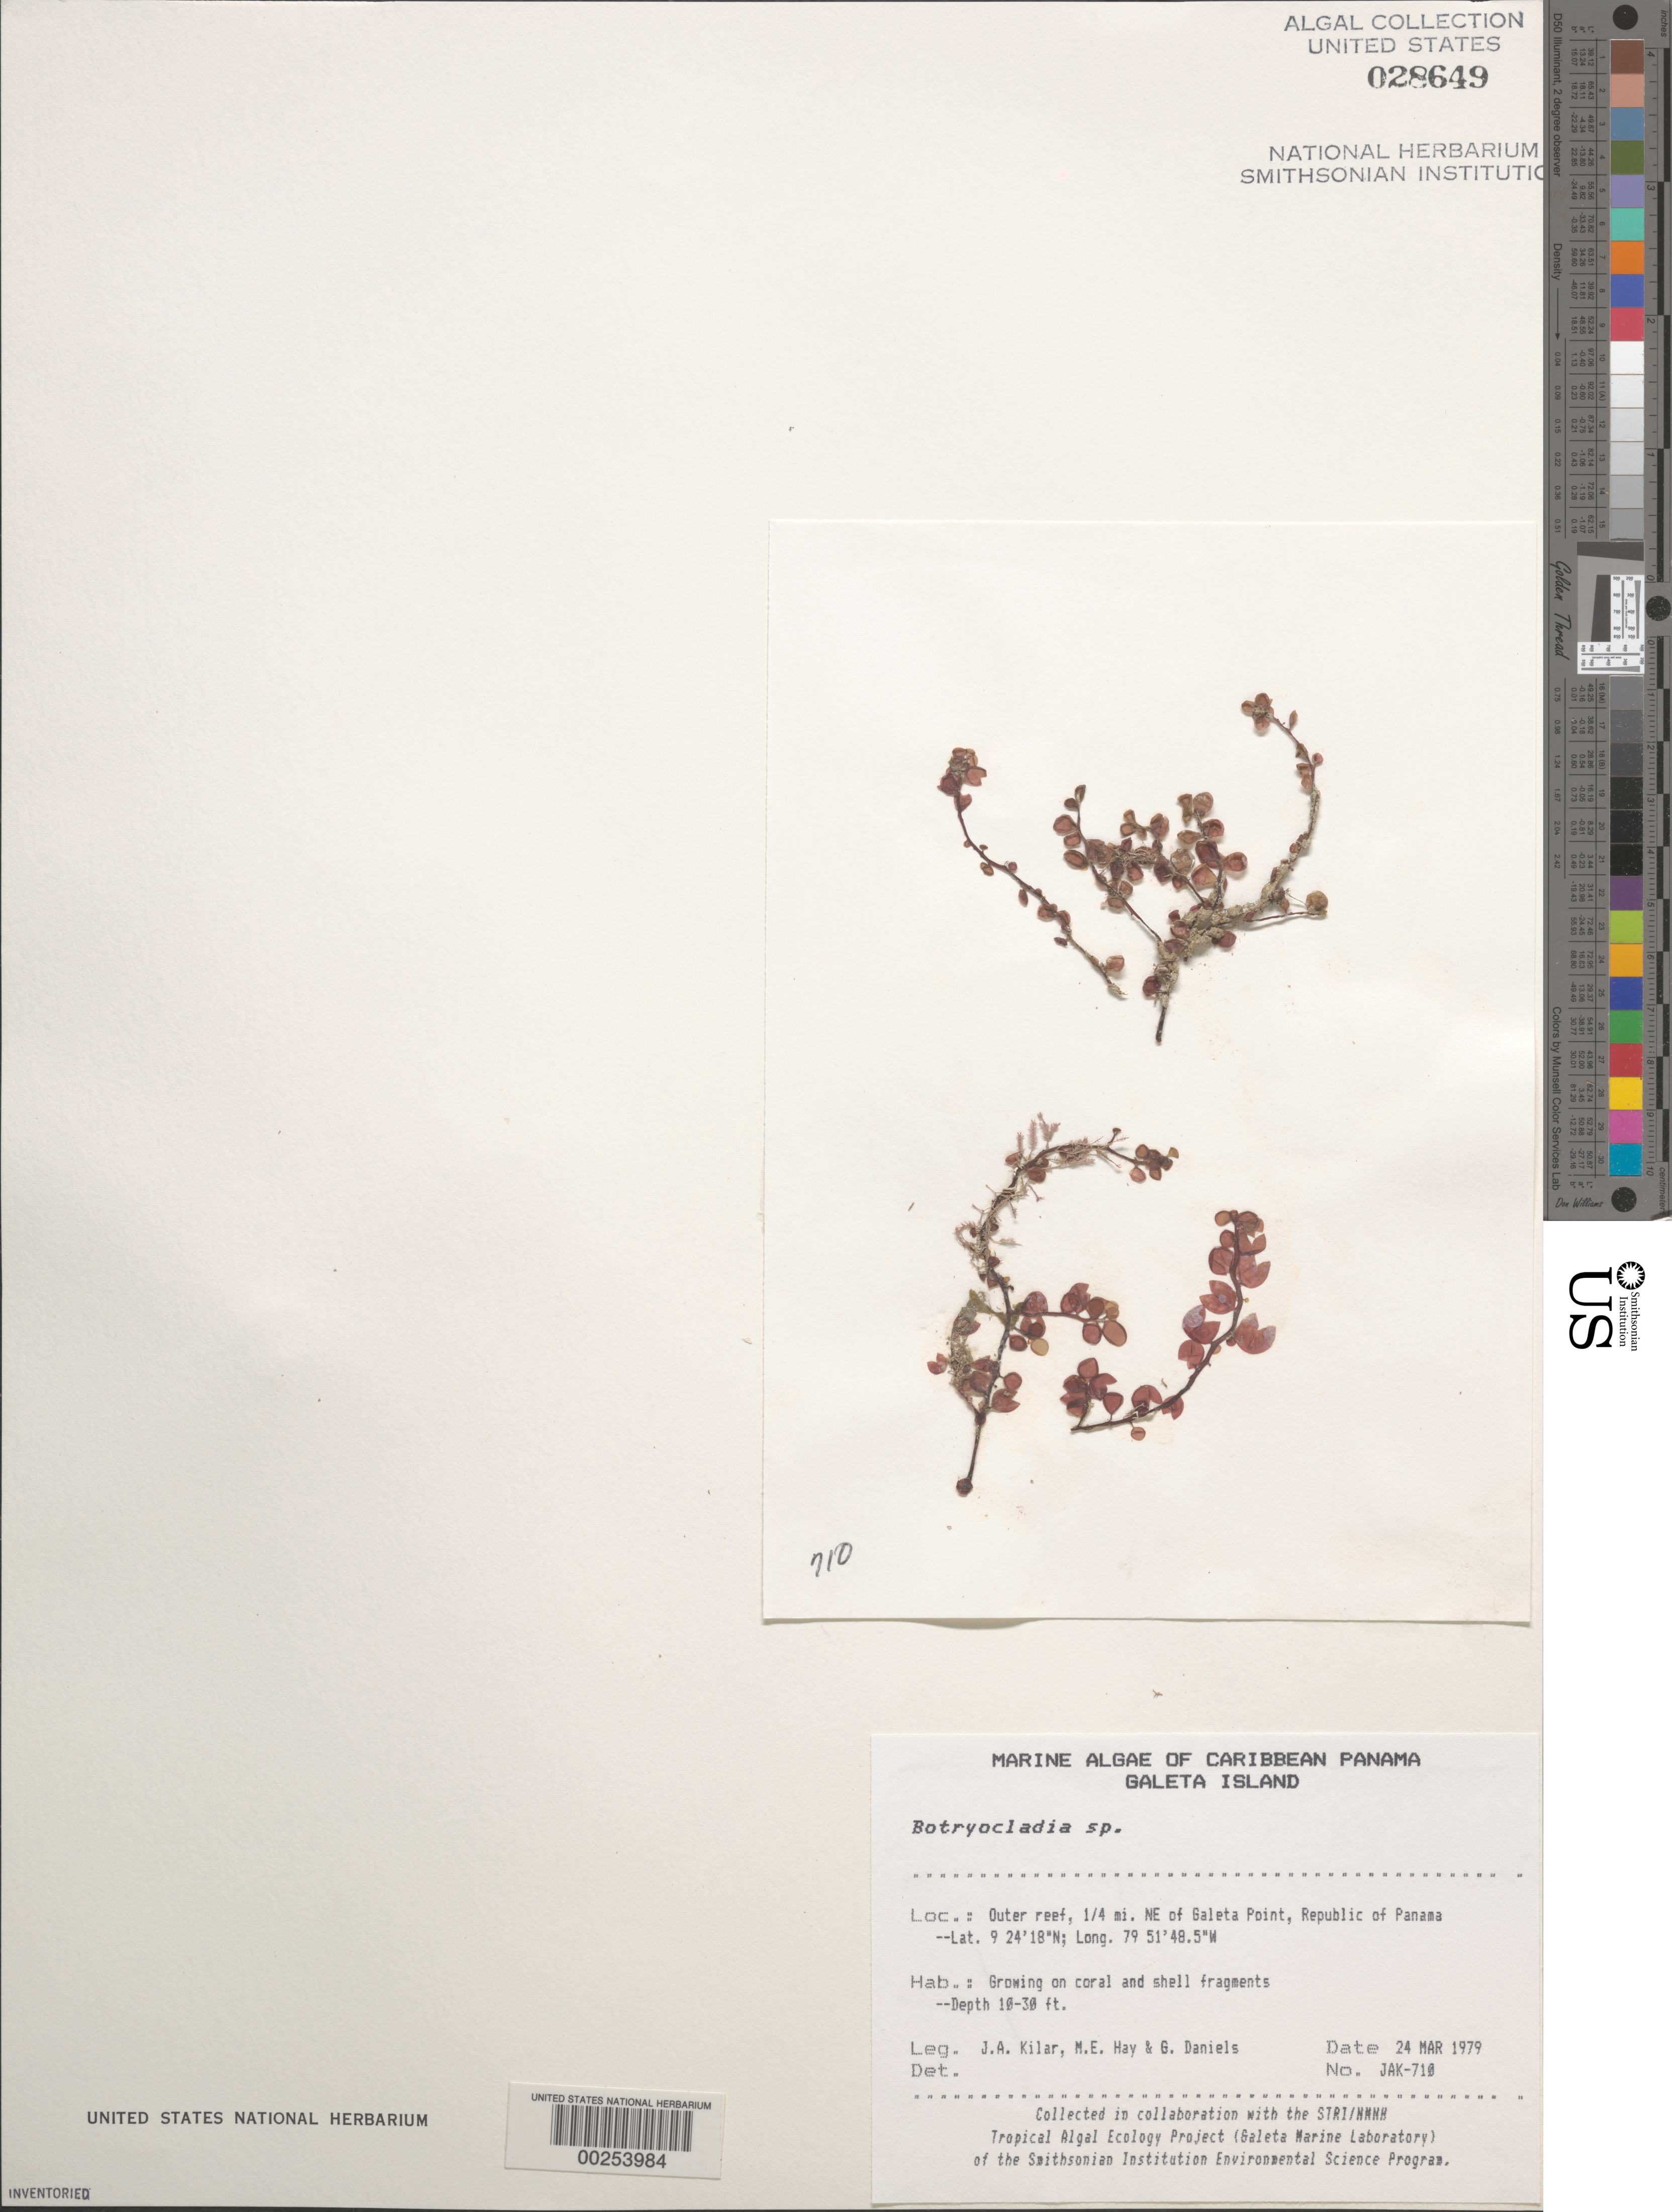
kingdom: Plantae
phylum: Rhodophyta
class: Florideophyceae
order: Rhodymeniales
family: Rhodymeniaceae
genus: Botryocladia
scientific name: Botryocladia sp.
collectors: J. A. Kilar, M. E. Hay & G. S. Daniels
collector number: JAK-710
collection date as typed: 24 Mar 1979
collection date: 1979-03-24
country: Panama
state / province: Colón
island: Galeta Island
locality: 0.25 mile northeast of Galeta Point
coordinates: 9 24'18"N, 79 51'48.5"W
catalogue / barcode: US 28649